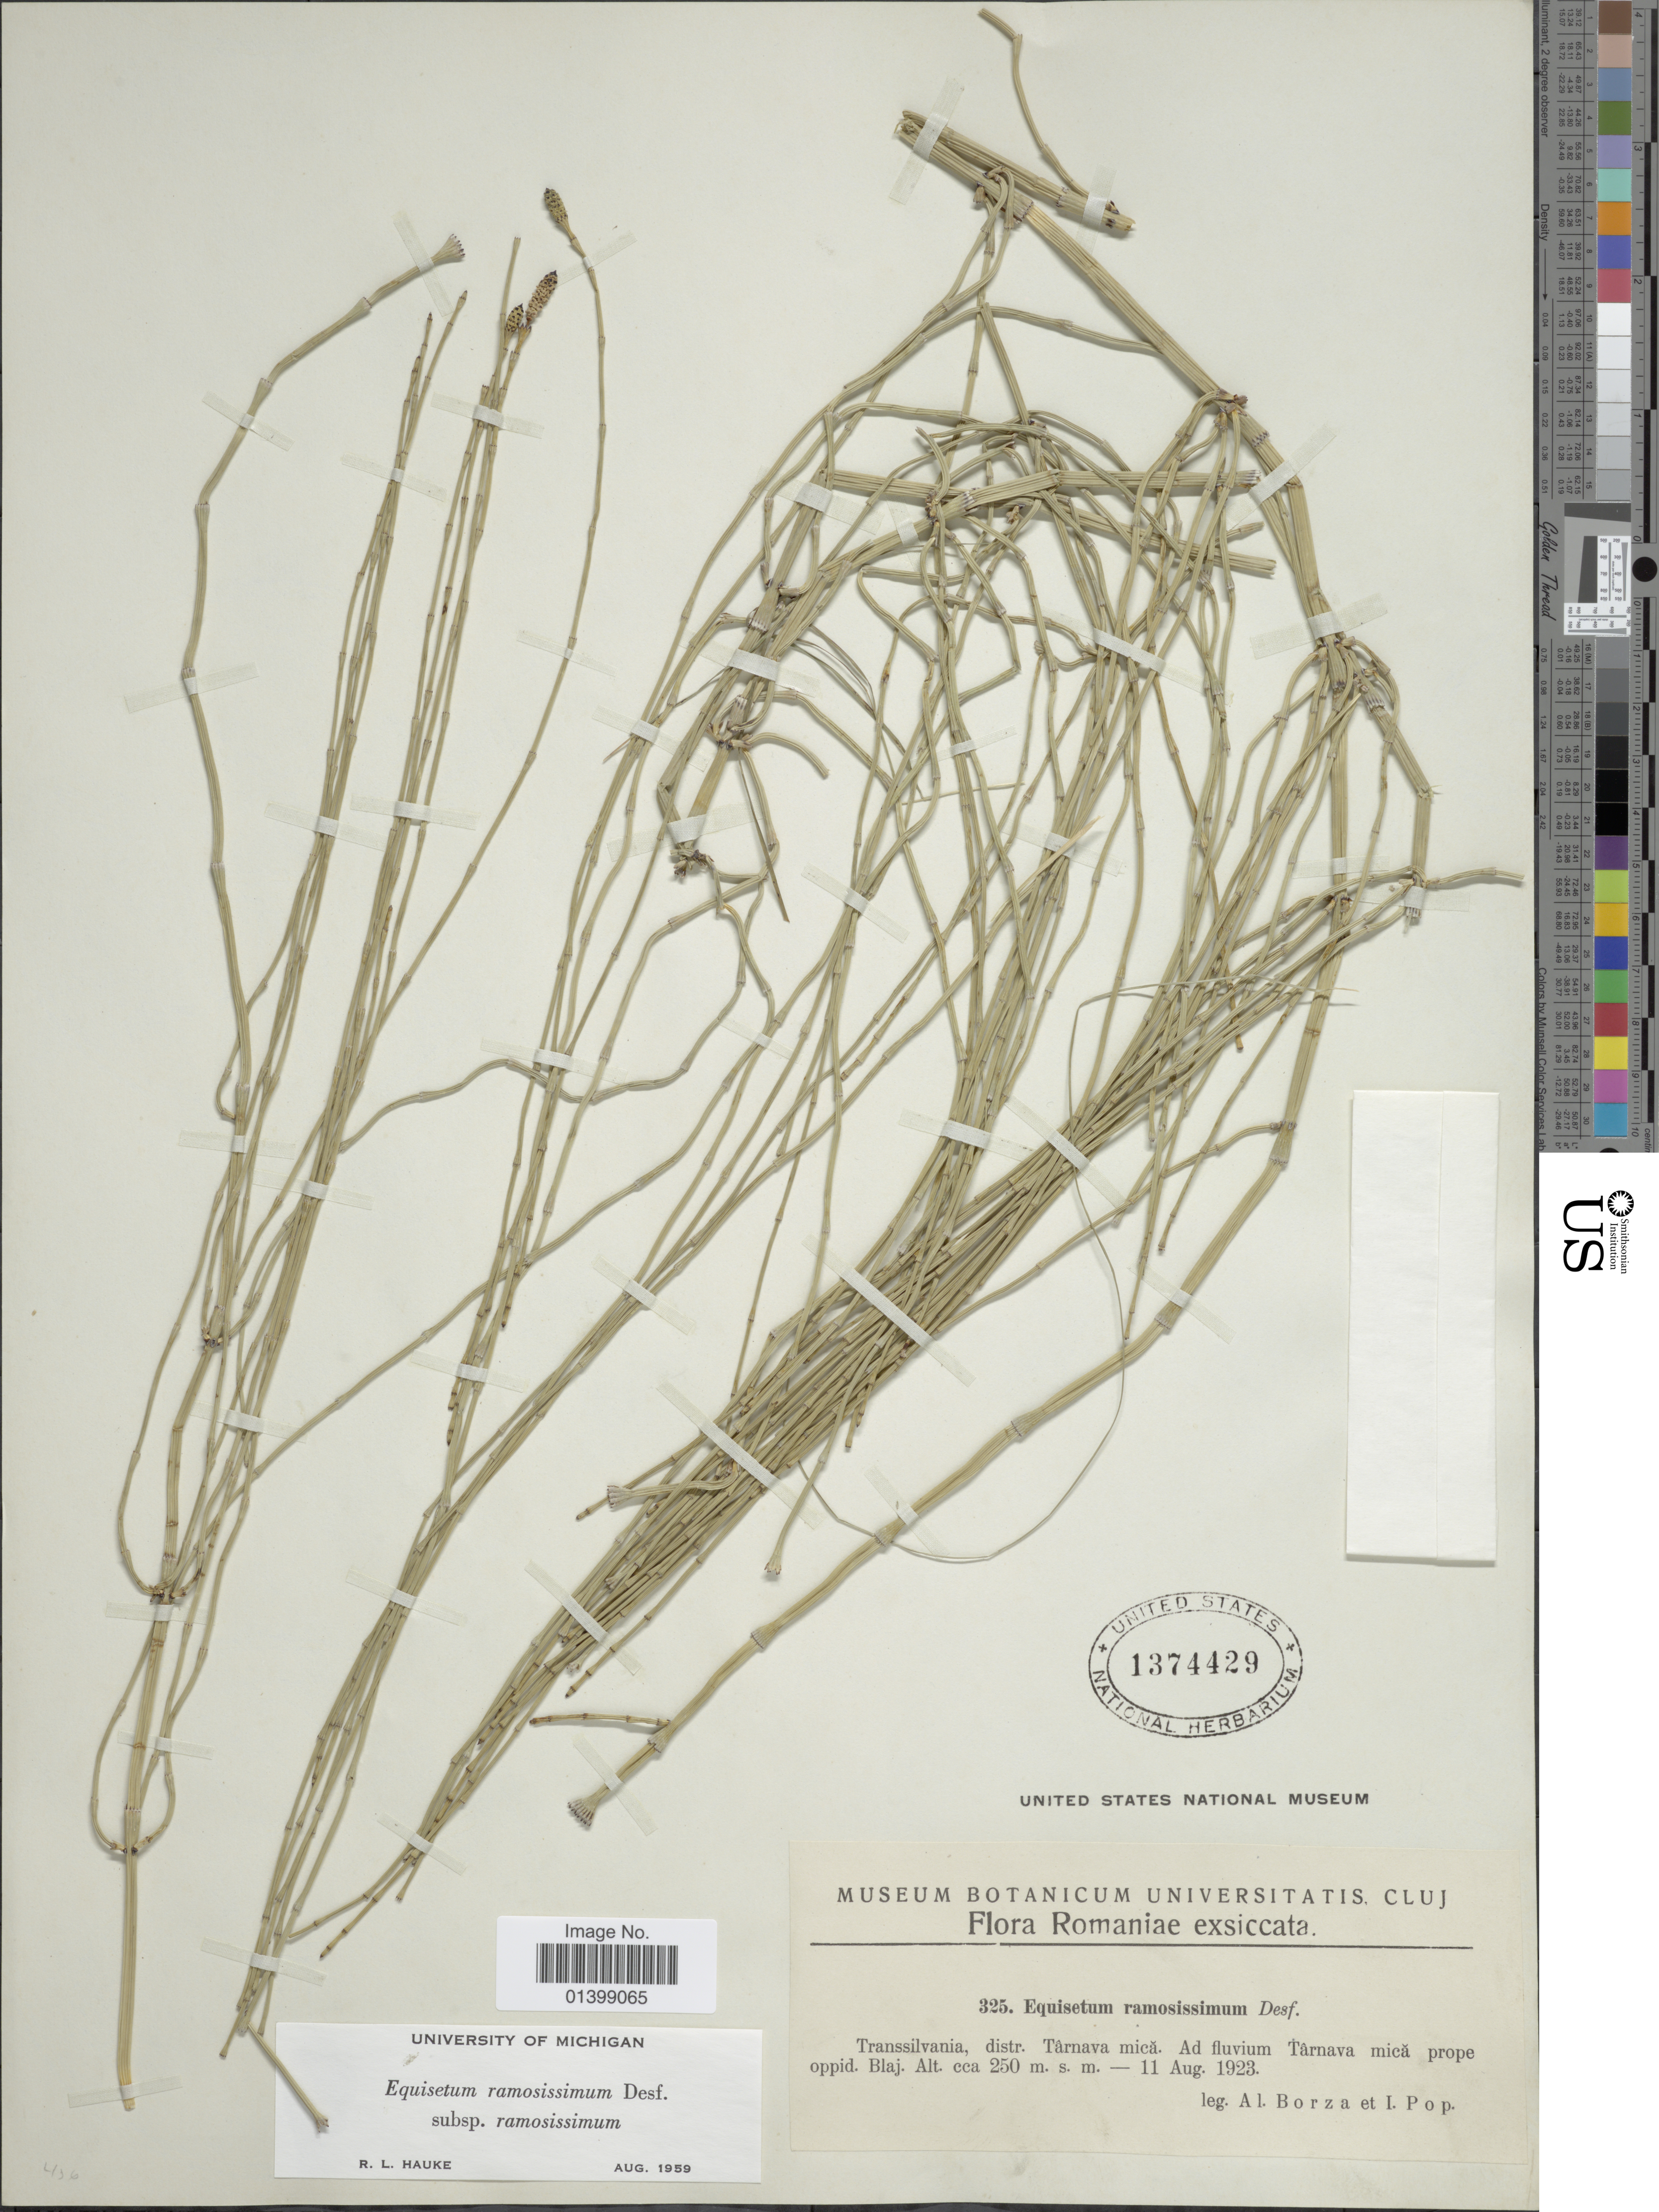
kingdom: Plantae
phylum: Tracheophyta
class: Polypodiopsida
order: Equisetales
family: Equisetaceae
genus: Equisetum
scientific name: Equisetum ramosissimum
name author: Desf.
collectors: A. Borza & I. Pop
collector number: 325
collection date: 1923-08-11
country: Romania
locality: Transsilvania, distr. Târnava mica. Ad fluvium Tarnava mica prope oppid Blaj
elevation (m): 250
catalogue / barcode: US 1374429